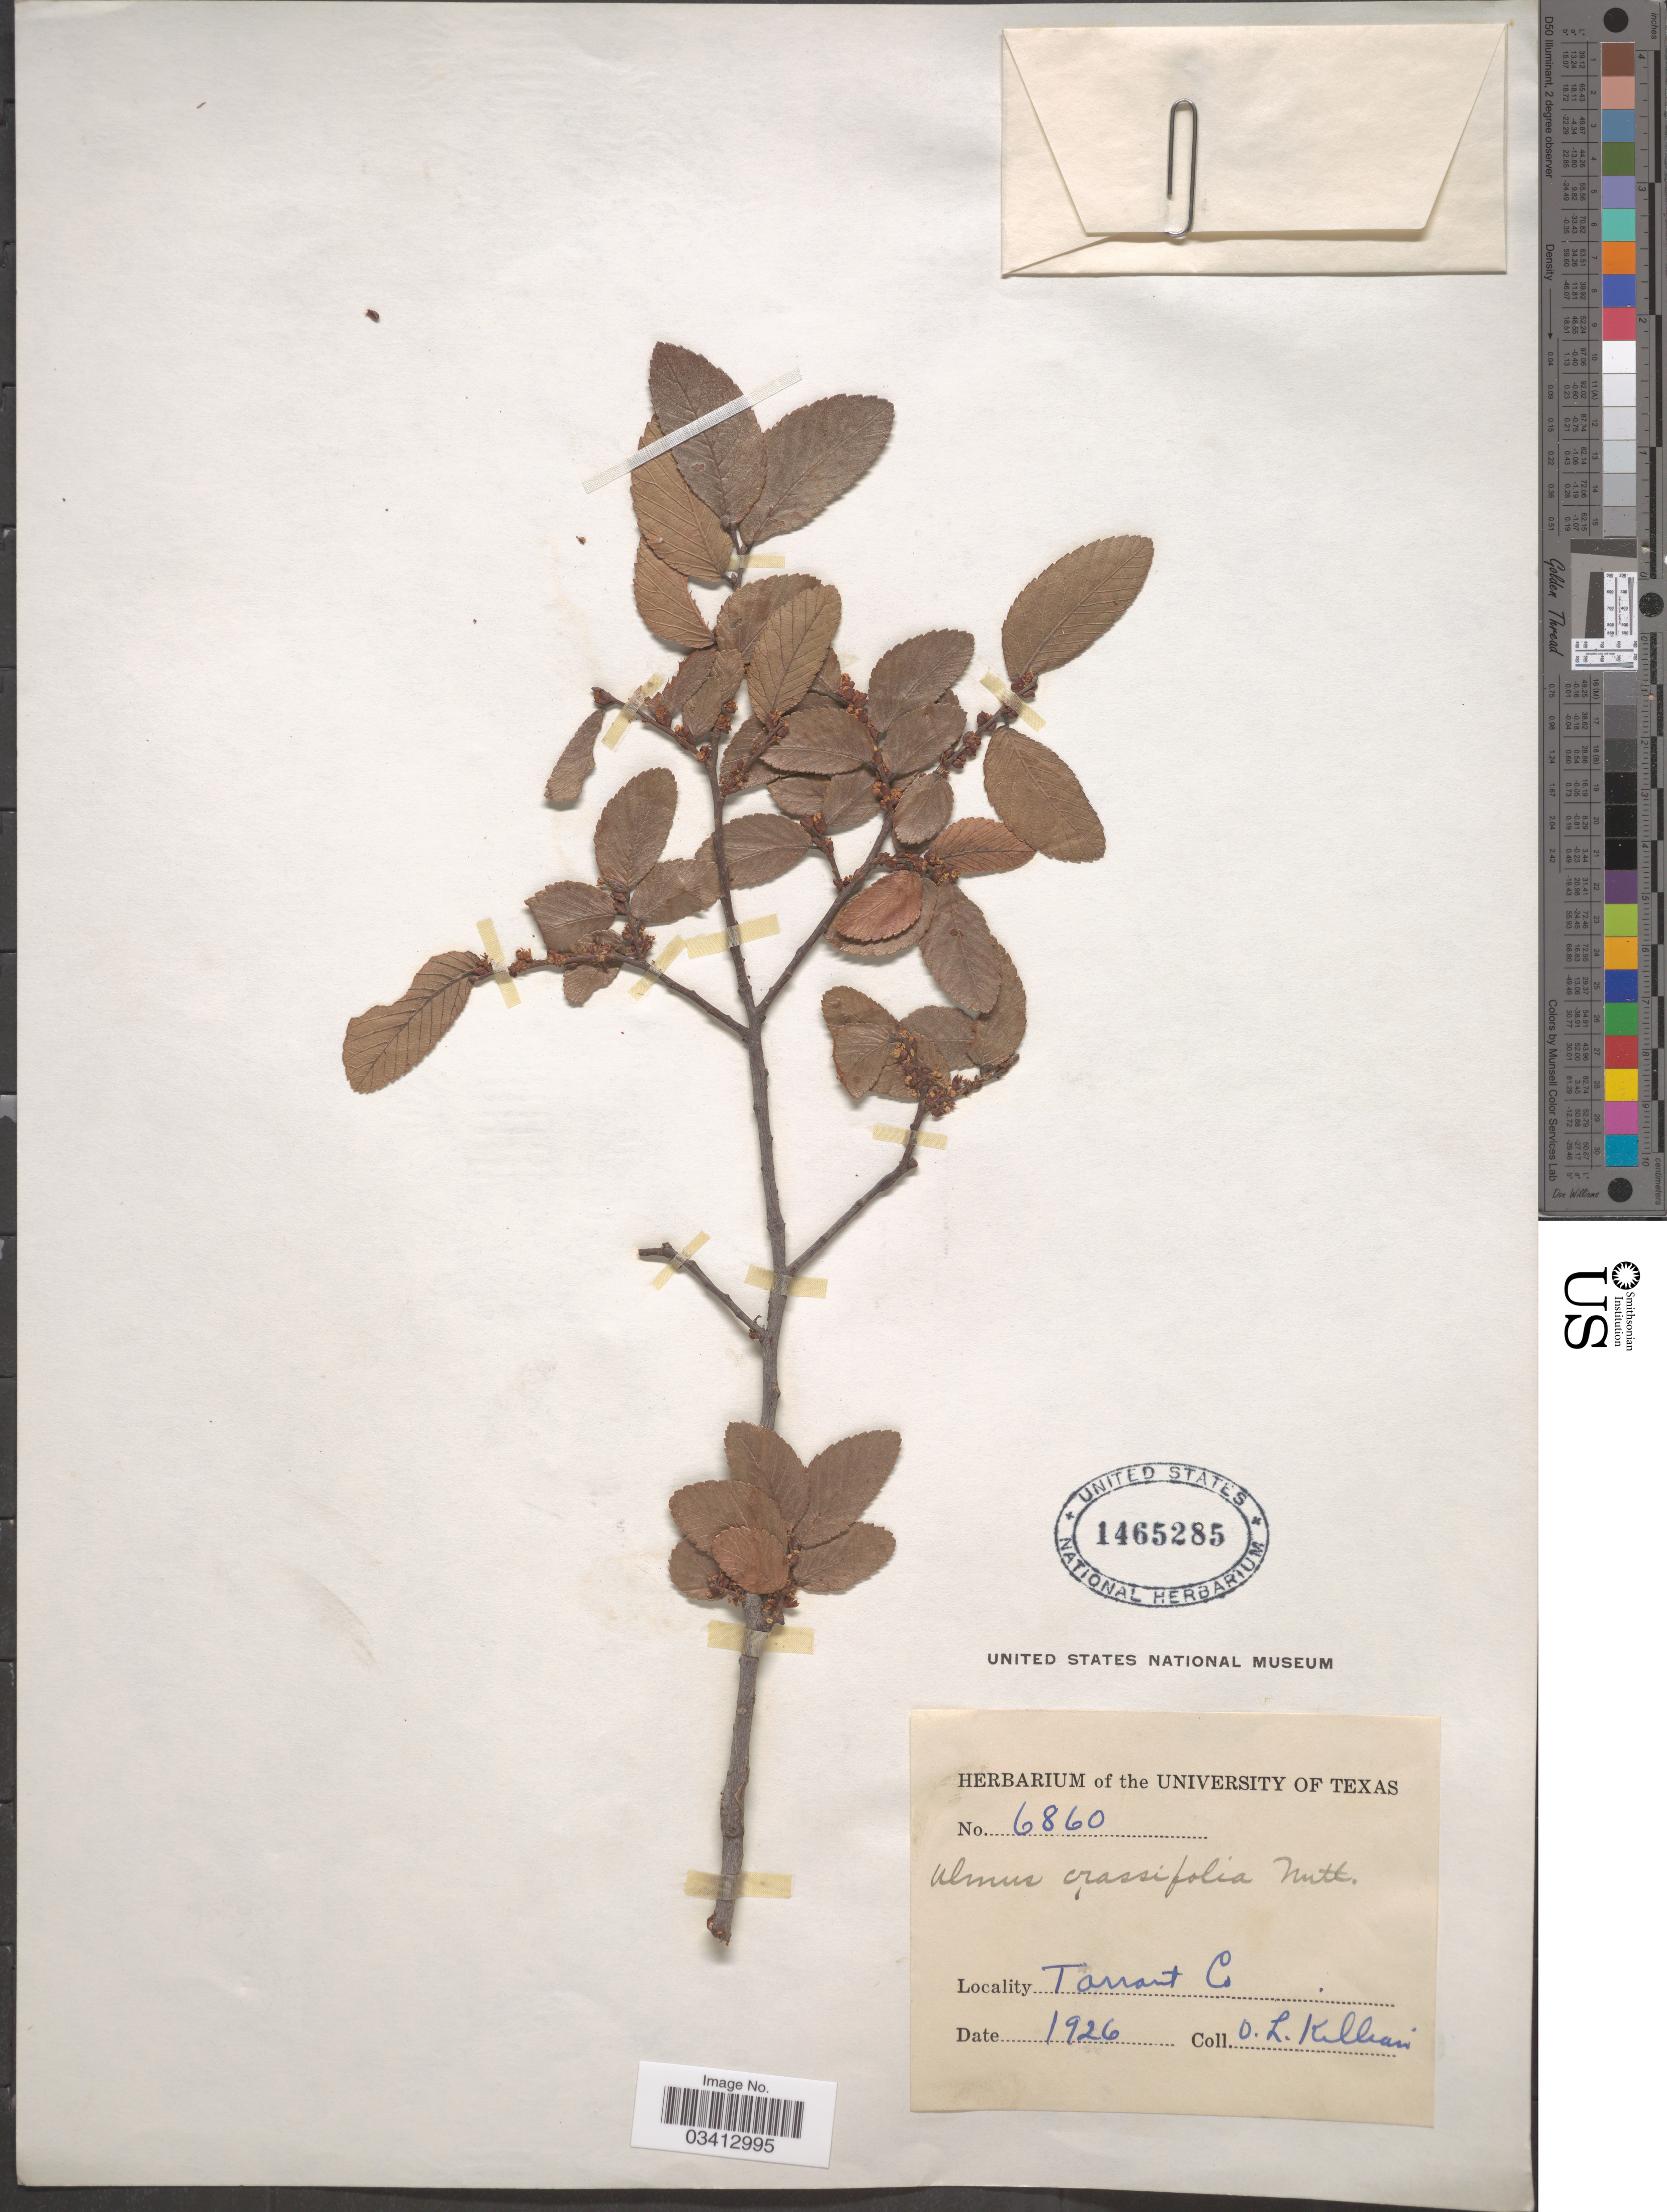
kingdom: Plantae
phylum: Tracheophyta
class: Magnoliopsida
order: Rosales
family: Ulmaceae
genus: Ulmus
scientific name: Ulmus crassifolia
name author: Nutt.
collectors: O. Killian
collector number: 6860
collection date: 1926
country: United States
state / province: Texas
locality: Tarrant Co.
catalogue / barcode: US 1465285